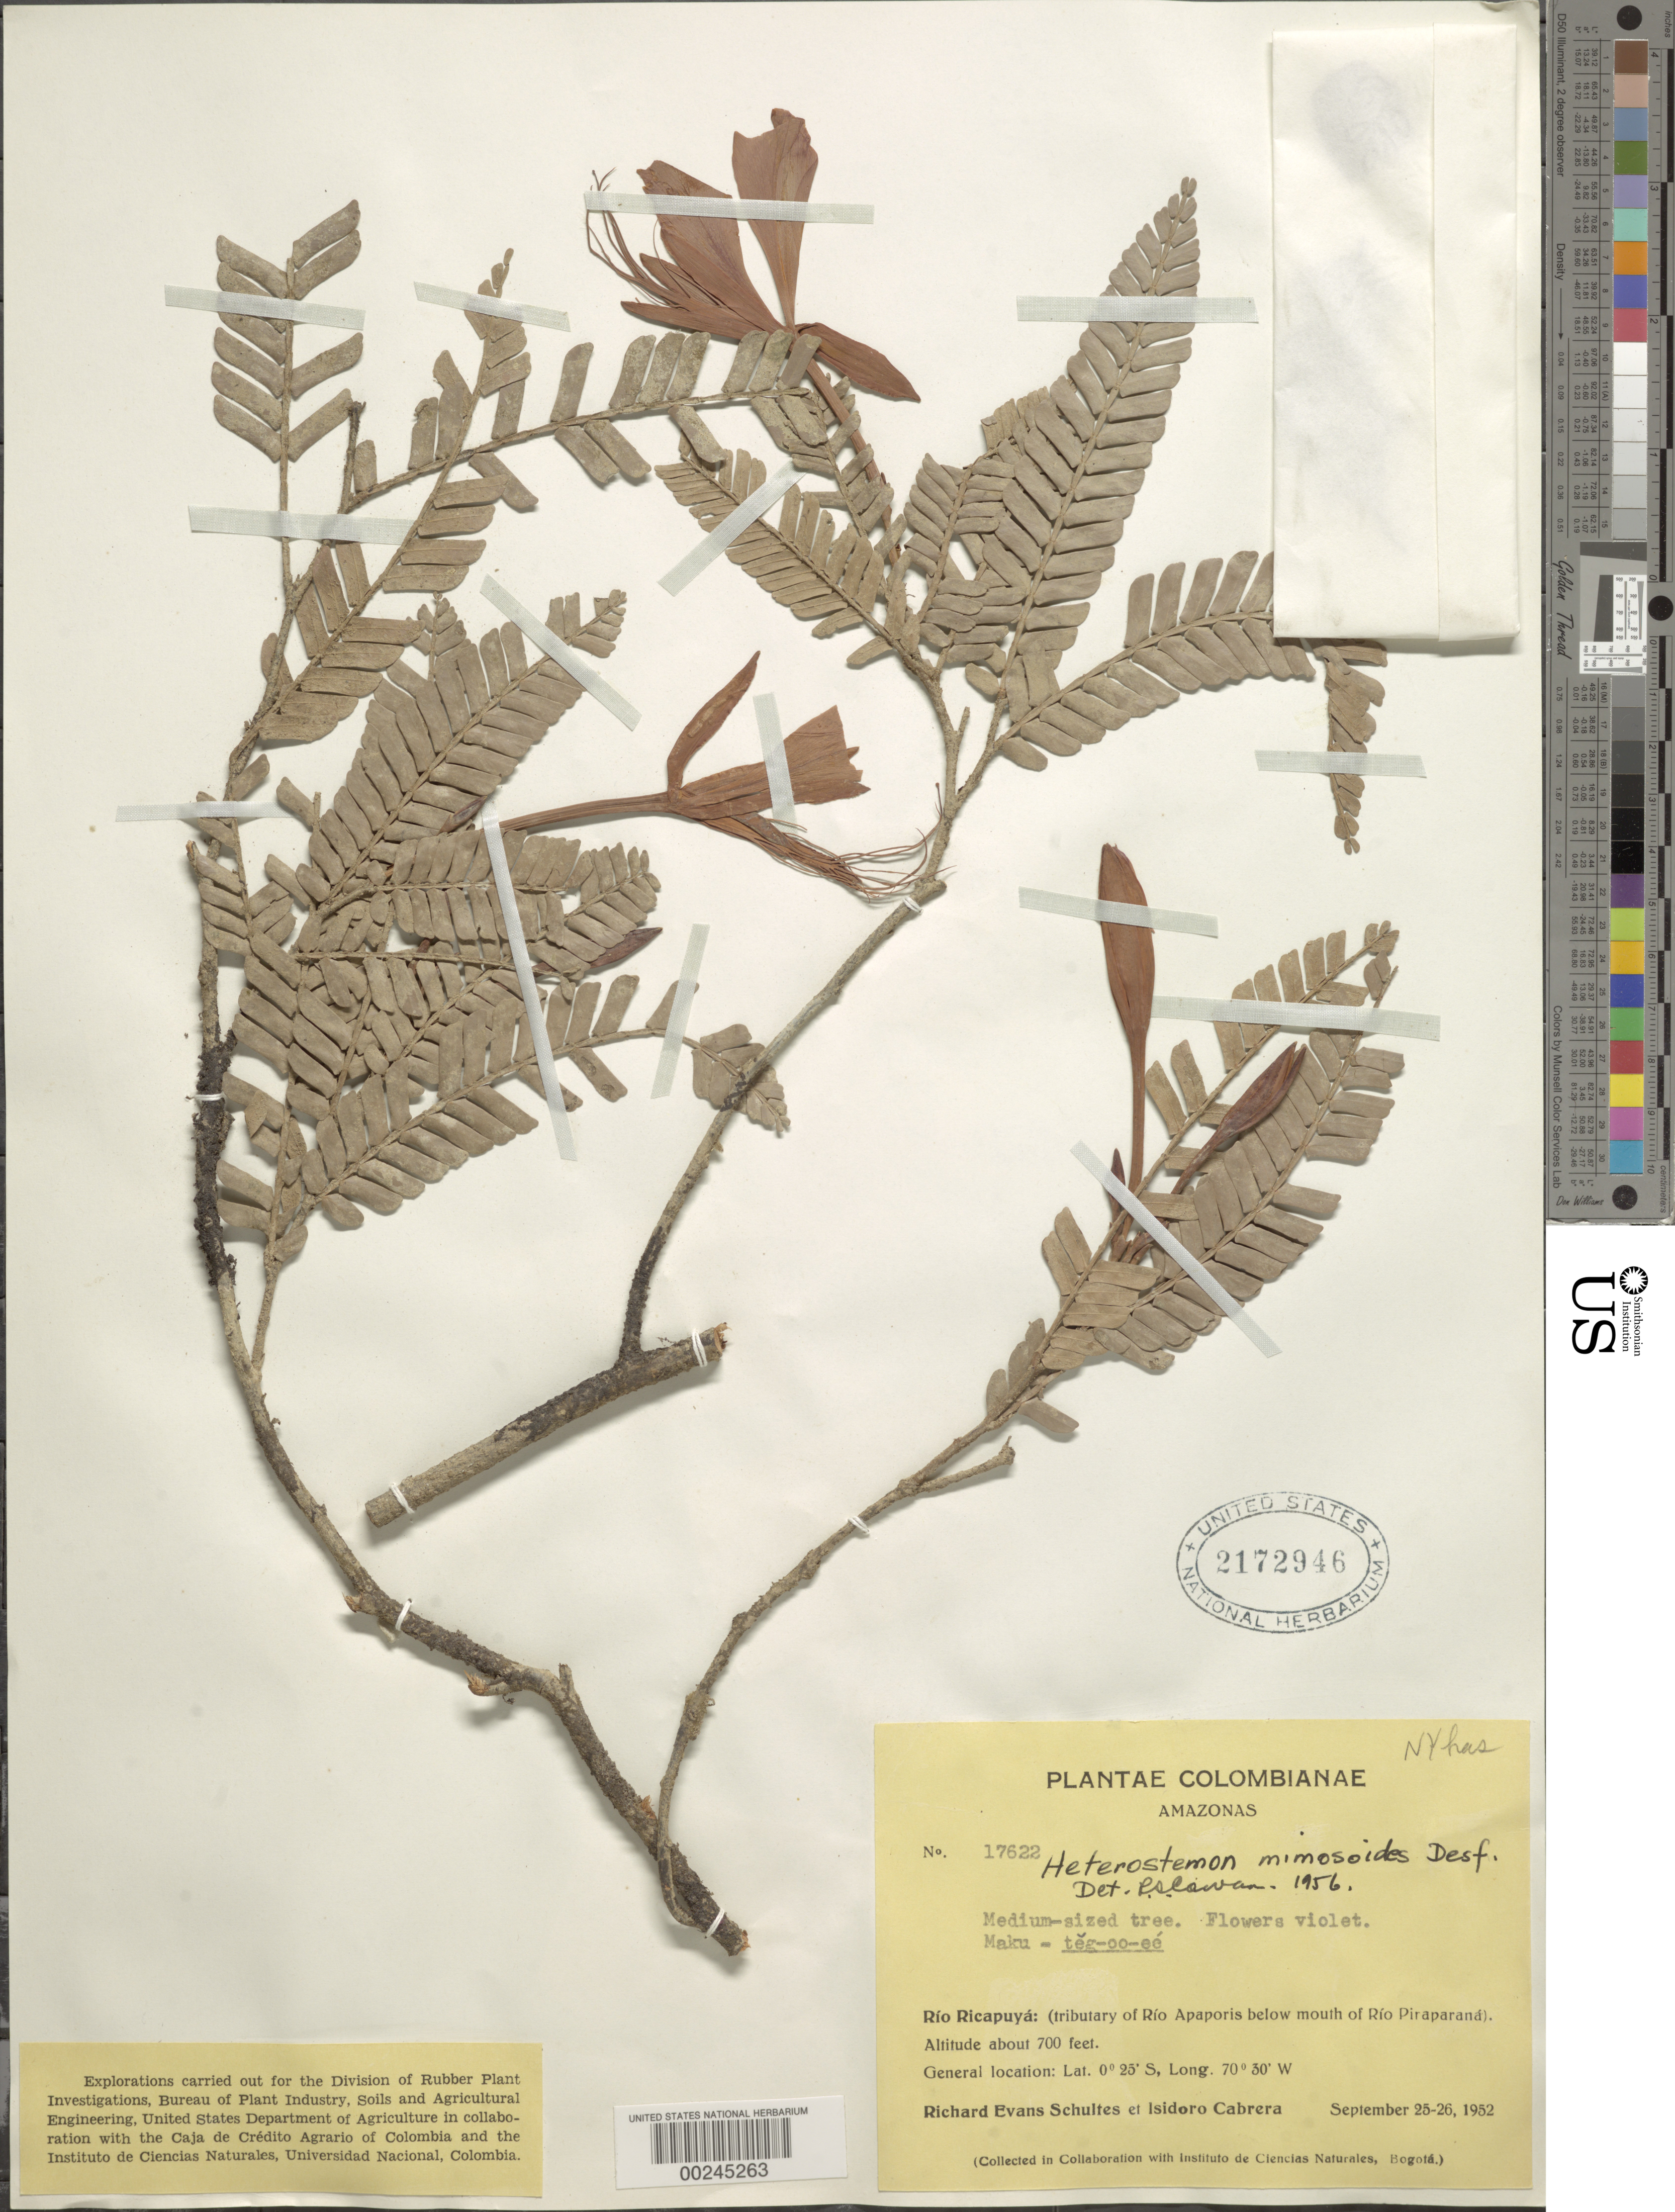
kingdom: Plantae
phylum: Tracheophyta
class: Magnoliopsida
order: Fabales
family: Fabaceae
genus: Heterostemon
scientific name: Heterostemon mimosoides var. mimosoides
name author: Desf.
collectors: R. E. Schultes & I. Cabrera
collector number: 17622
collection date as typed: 25 Sep 1952 to 26 Sep 1952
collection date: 1952-09-25/1952-09-26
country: Colombia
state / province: Amazônas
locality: Río Ricapuyá: (tributary of Río Apaporis below mouth of Río Piraparaná)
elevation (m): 213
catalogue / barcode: US 2172946